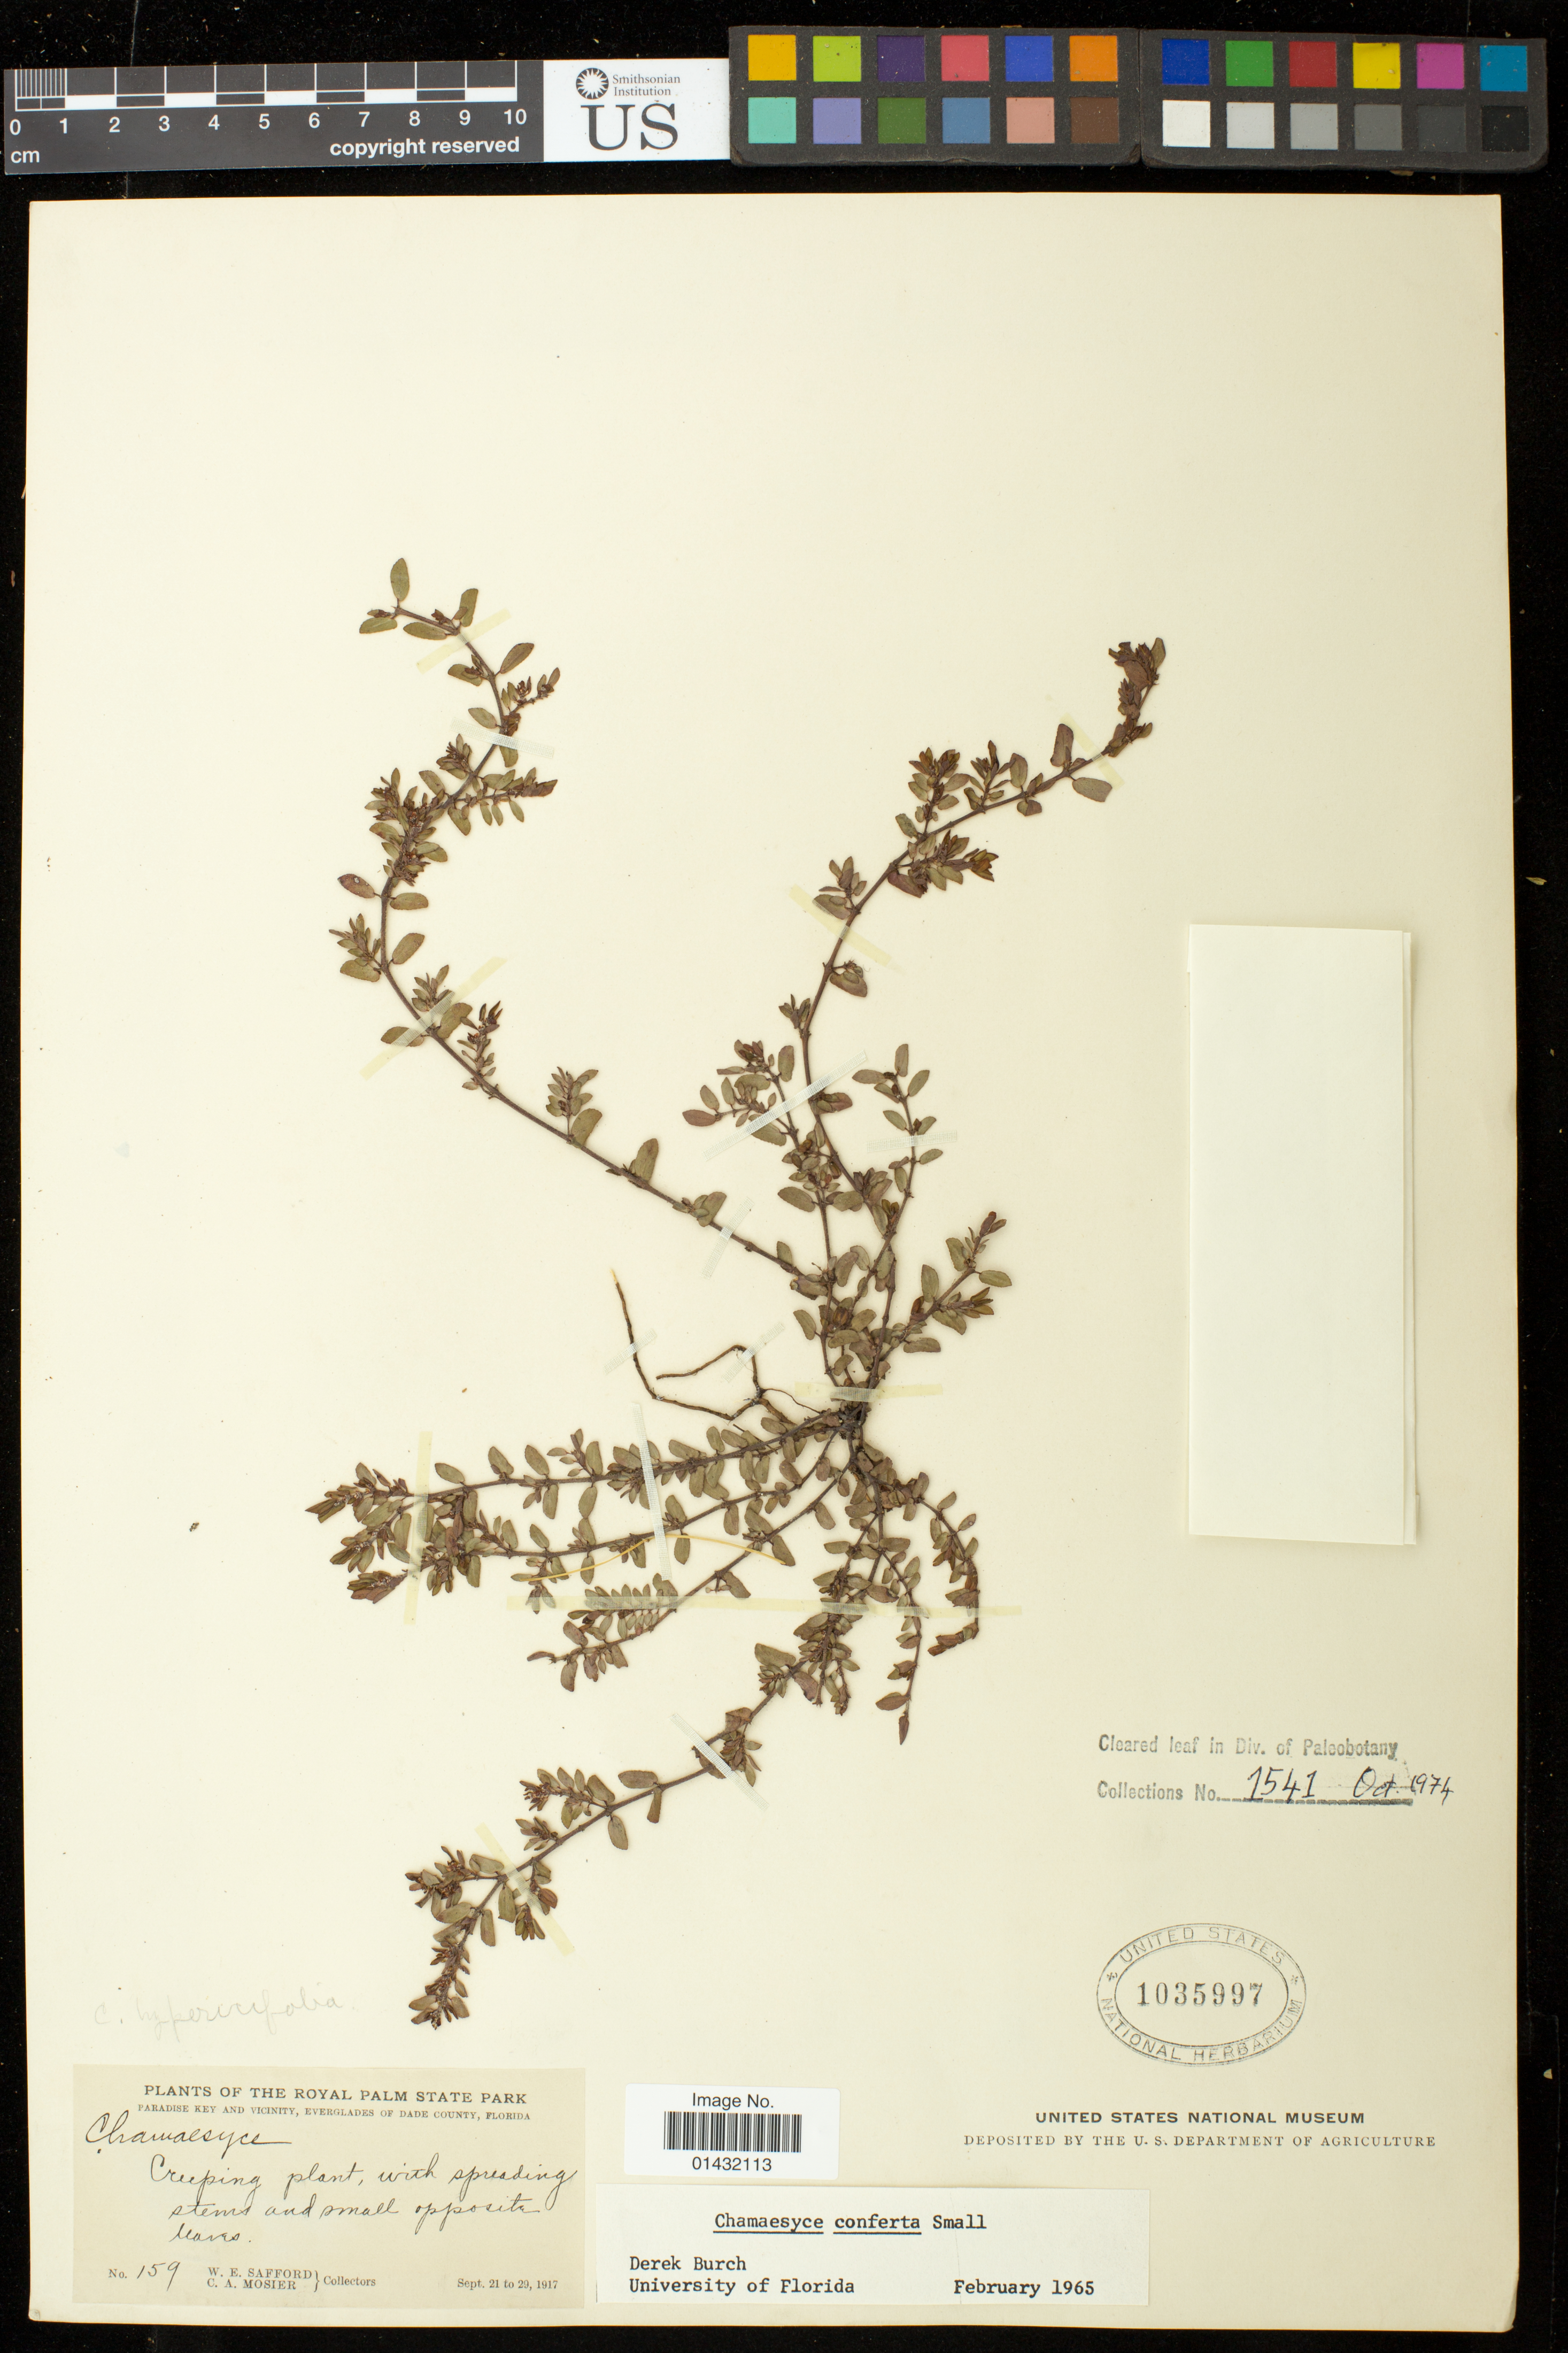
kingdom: Plantae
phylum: Tracheophyta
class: Magnoliopsida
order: Malpighiales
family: Euphorbiaceae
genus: Euphorbia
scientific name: Euphorbia conferta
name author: (Small) Oudejans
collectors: W. E. Safford & C. A. Mosier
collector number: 159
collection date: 1917-09-21/1917-09-29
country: United States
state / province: Florida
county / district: Miami-Dade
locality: Paradise Key and vicinity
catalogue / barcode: US 1035997